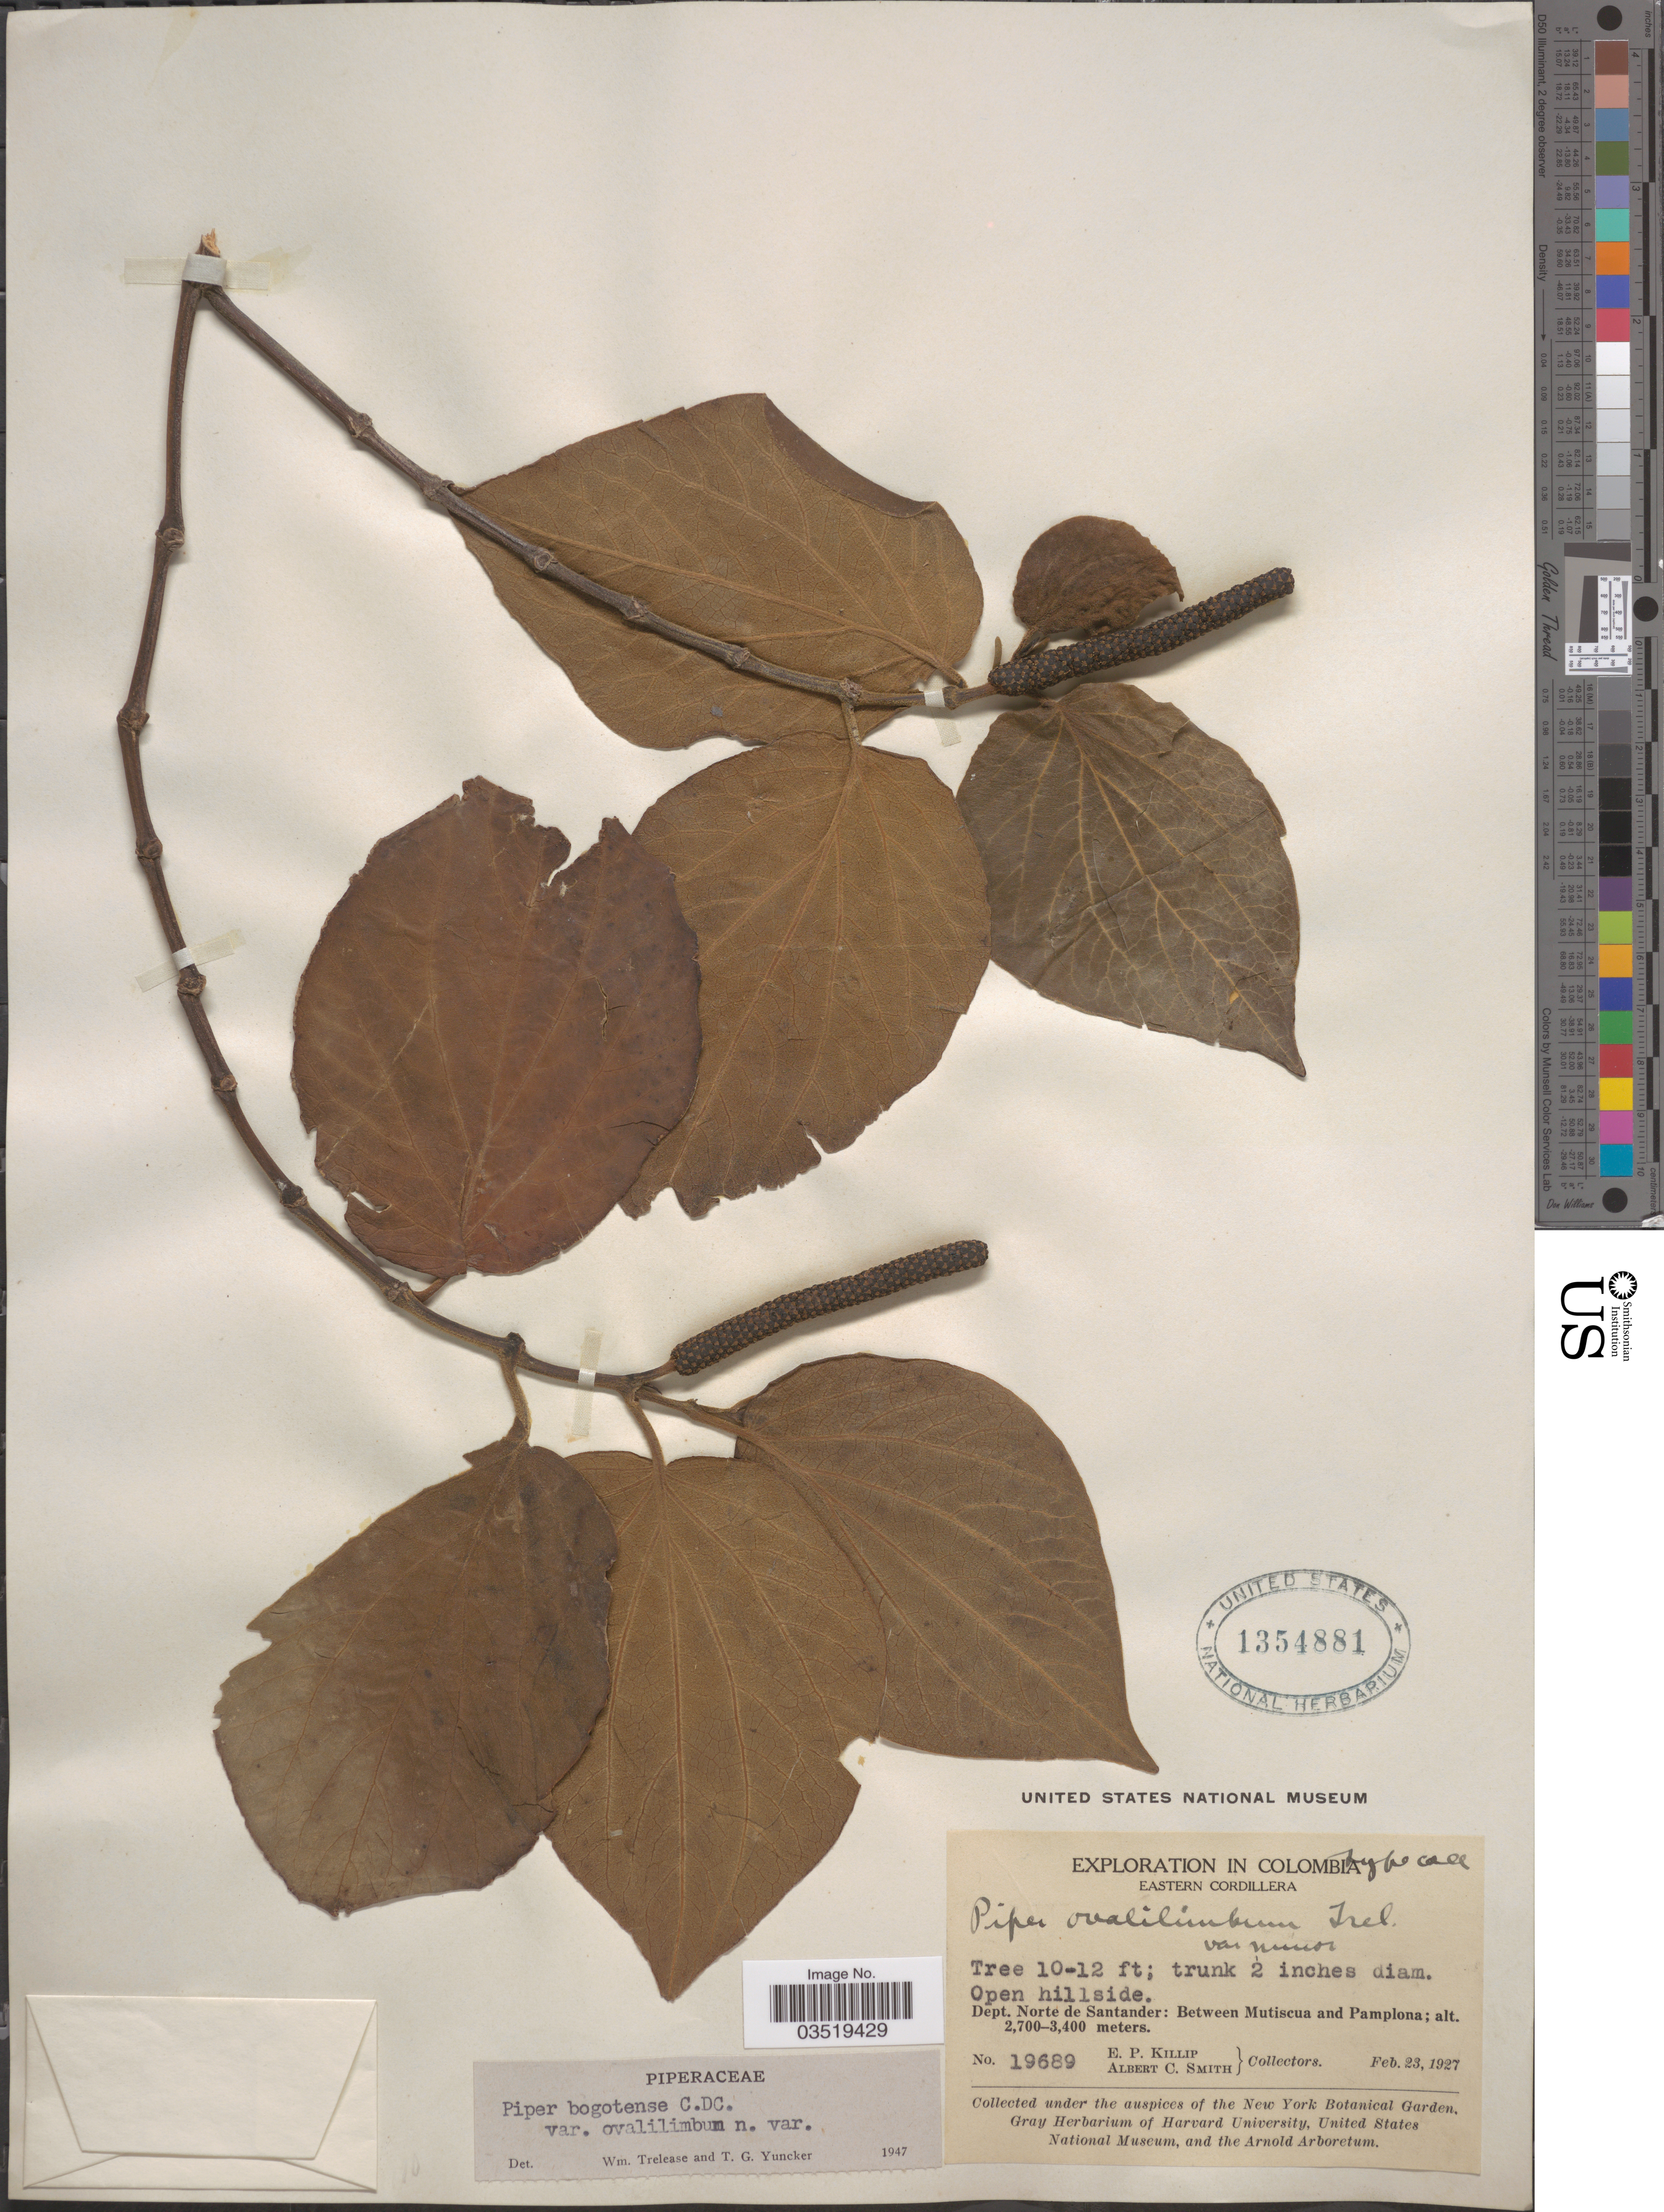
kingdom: Plantae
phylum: Tracheophyta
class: Magnoliopsida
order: Piperales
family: Piperaceae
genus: Piper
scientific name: Piper bogotense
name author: C. DC.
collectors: E. P. Killip & A. C. Smith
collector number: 19689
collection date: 1927-02-23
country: Colombia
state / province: Norte de Santander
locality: Eastern Cordillera. Dept. Norte de Santander: Between Mutiscua and Pamplona.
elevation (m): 2700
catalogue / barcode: US 1354881